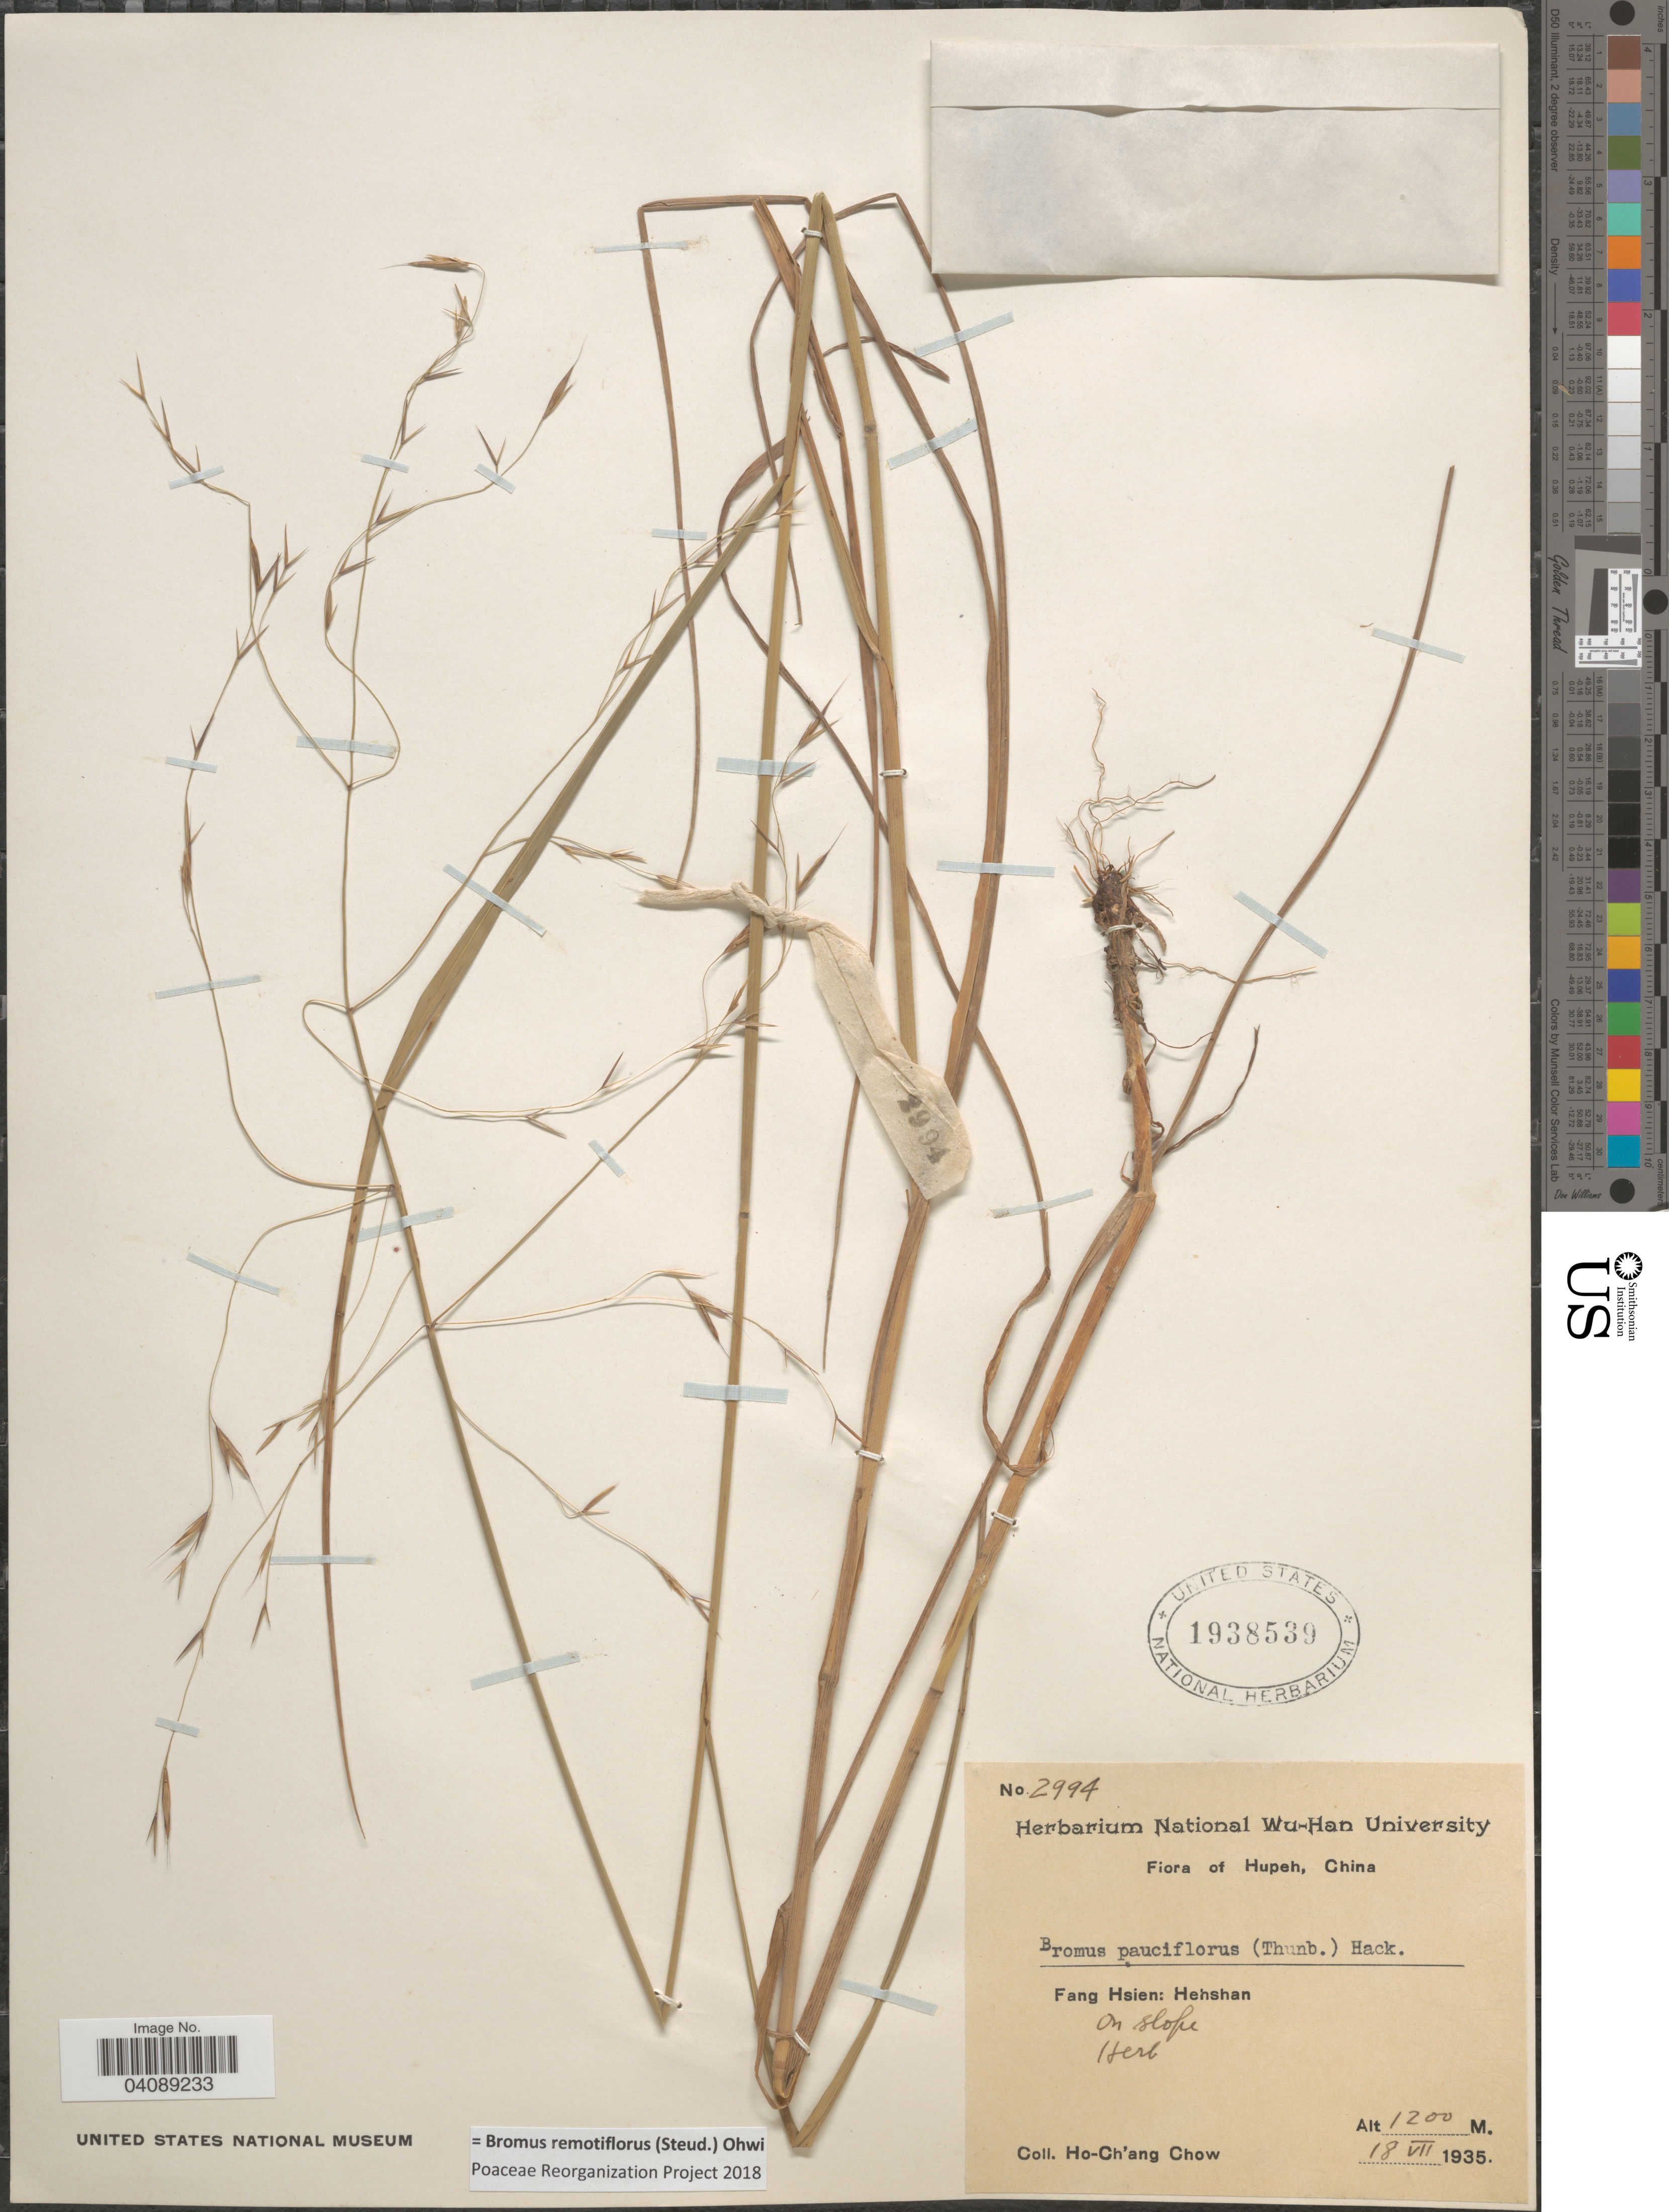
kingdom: Plantae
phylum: Tracheophyta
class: Liliopsida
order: Poales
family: Poaceae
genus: Bromus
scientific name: Bromus remotiflorus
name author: (Steud.) Ohwi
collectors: H. Chow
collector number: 2994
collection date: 1935-07-18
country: China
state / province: Hubei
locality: Hupeh. Fang Hsien: Hehshan.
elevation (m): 1200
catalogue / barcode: US 1938539